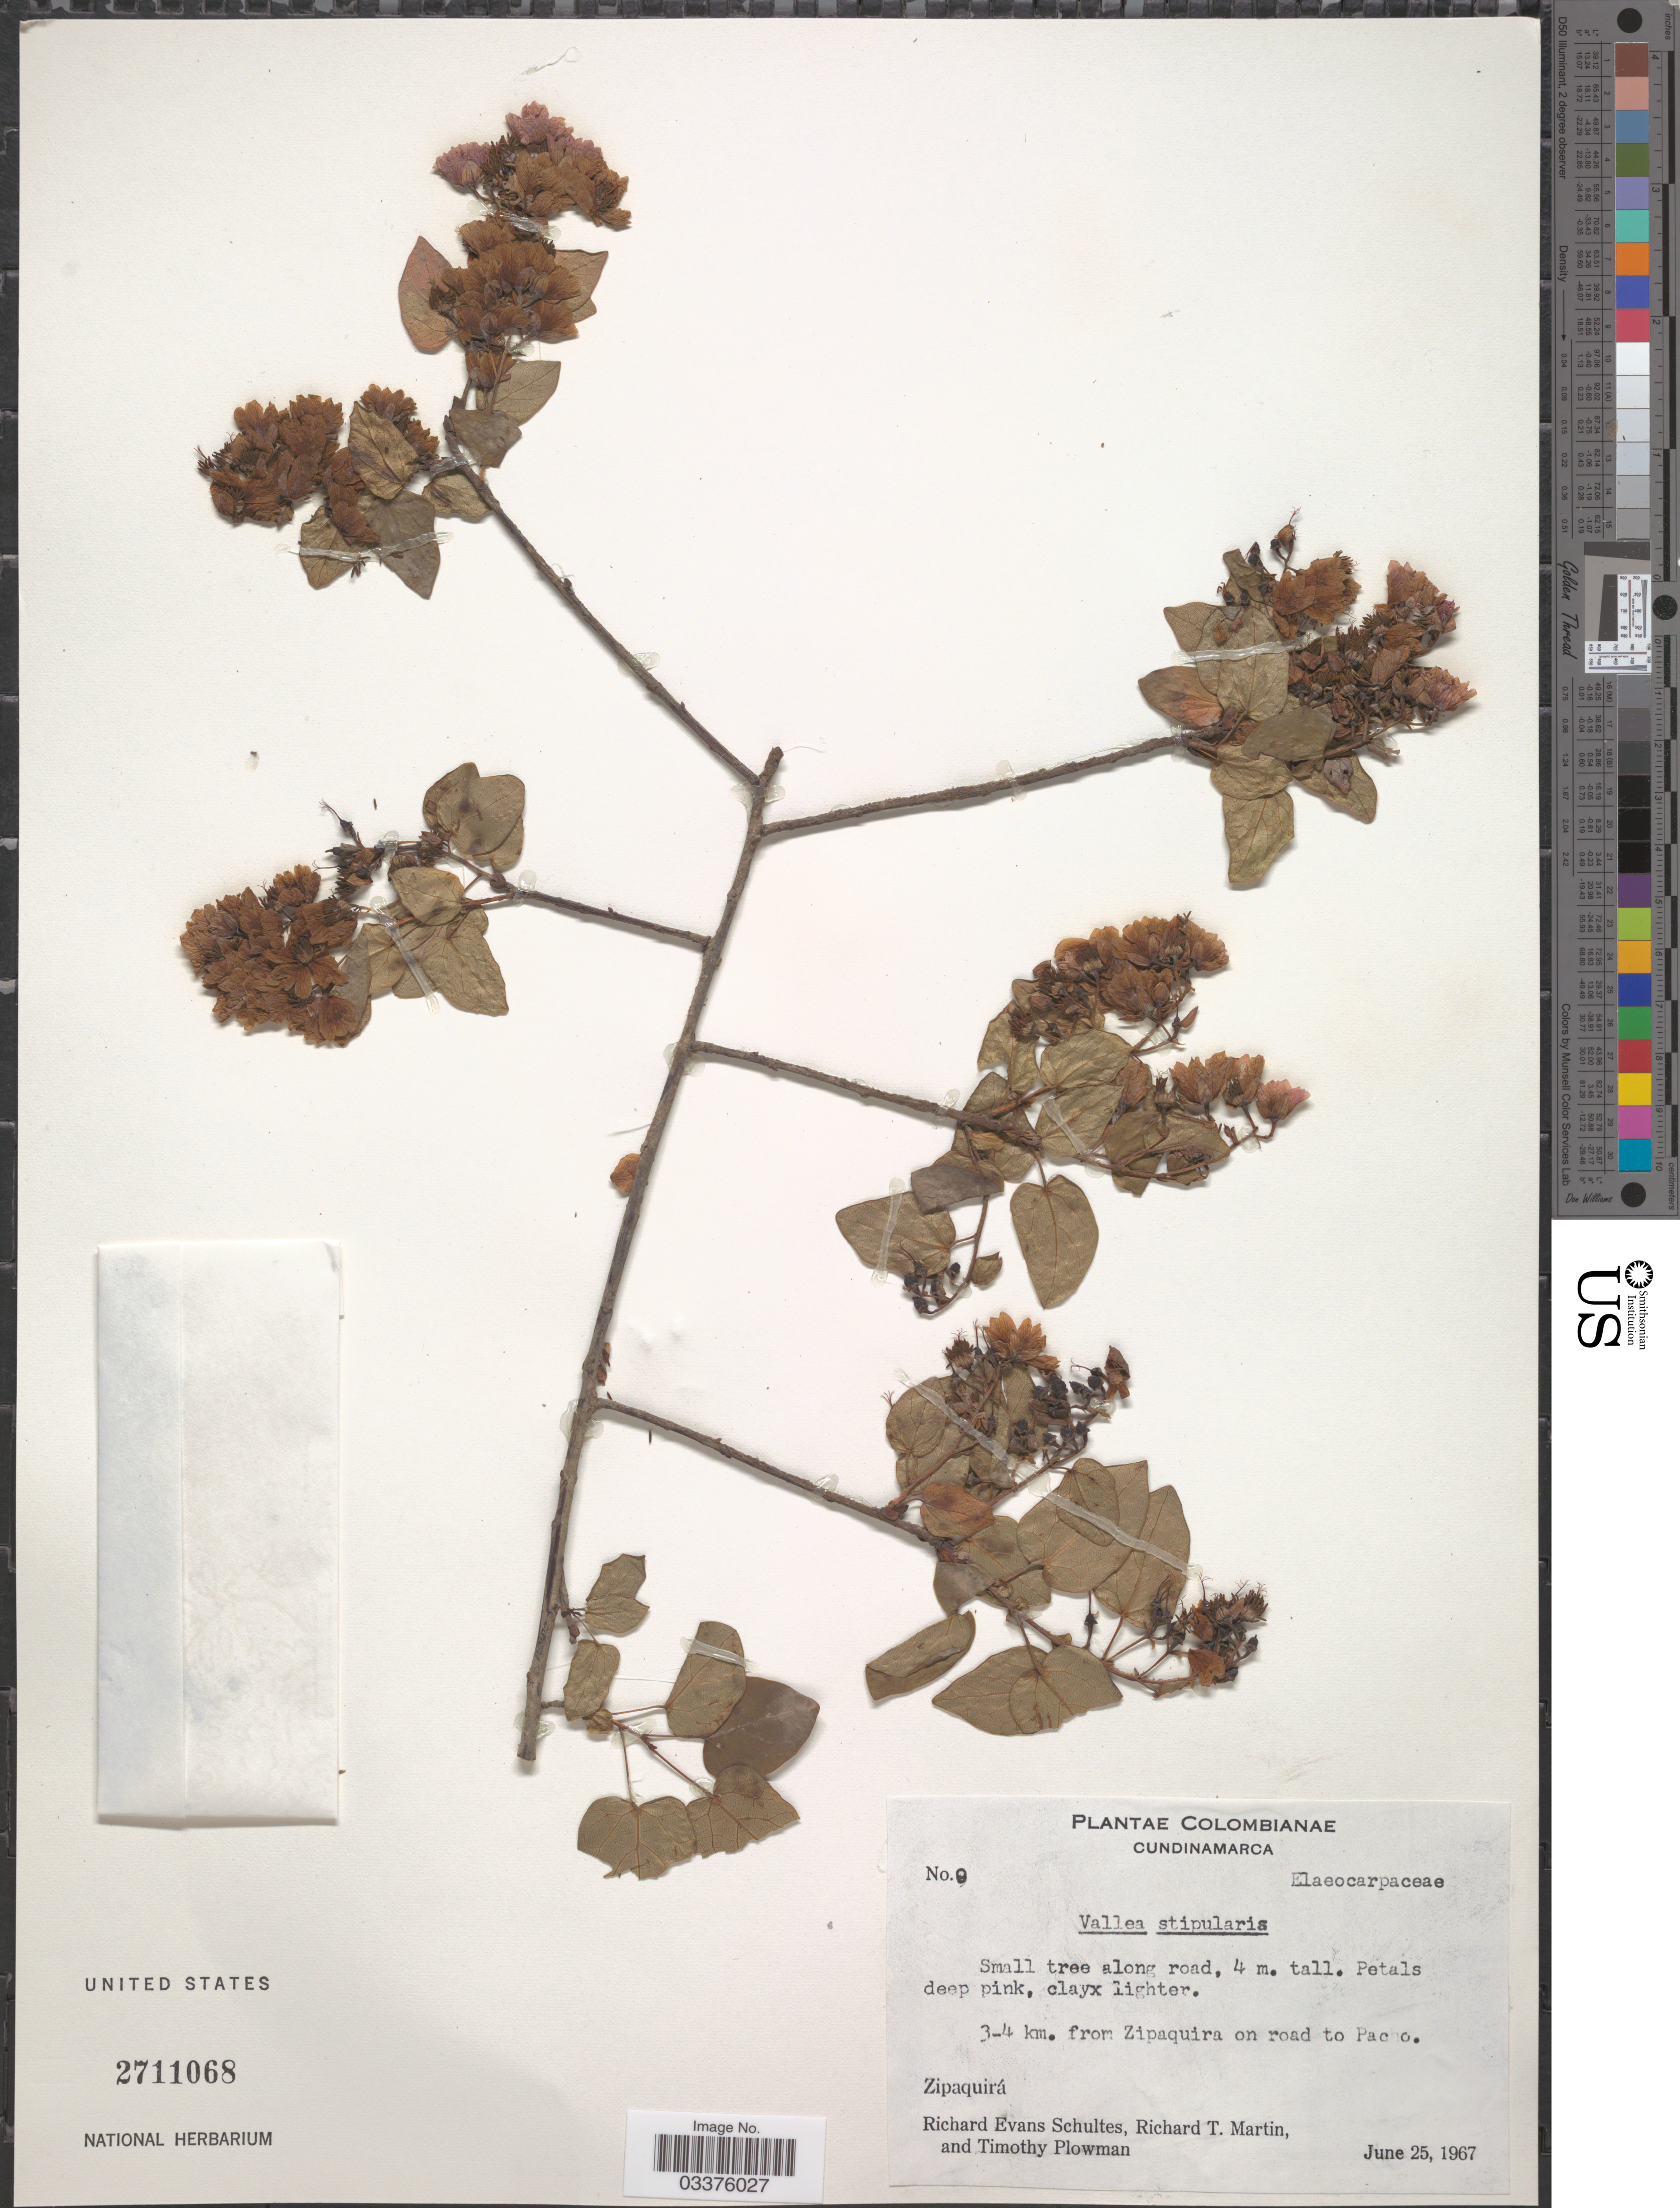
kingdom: Plantae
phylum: Tracheophyta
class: Magnoliopsida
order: Oxalidales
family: Elaeocarpaceae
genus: Vallea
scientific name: Vallea stipularis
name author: L. f.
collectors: R. E. Schultes, R. T. Martin & T. Plowman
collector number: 9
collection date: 1967-06-25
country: Colombia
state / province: Cundinamarca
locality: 3-4 km. from Zipaquira on road to Pacho. Zipaquirá.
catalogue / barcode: US 2711068